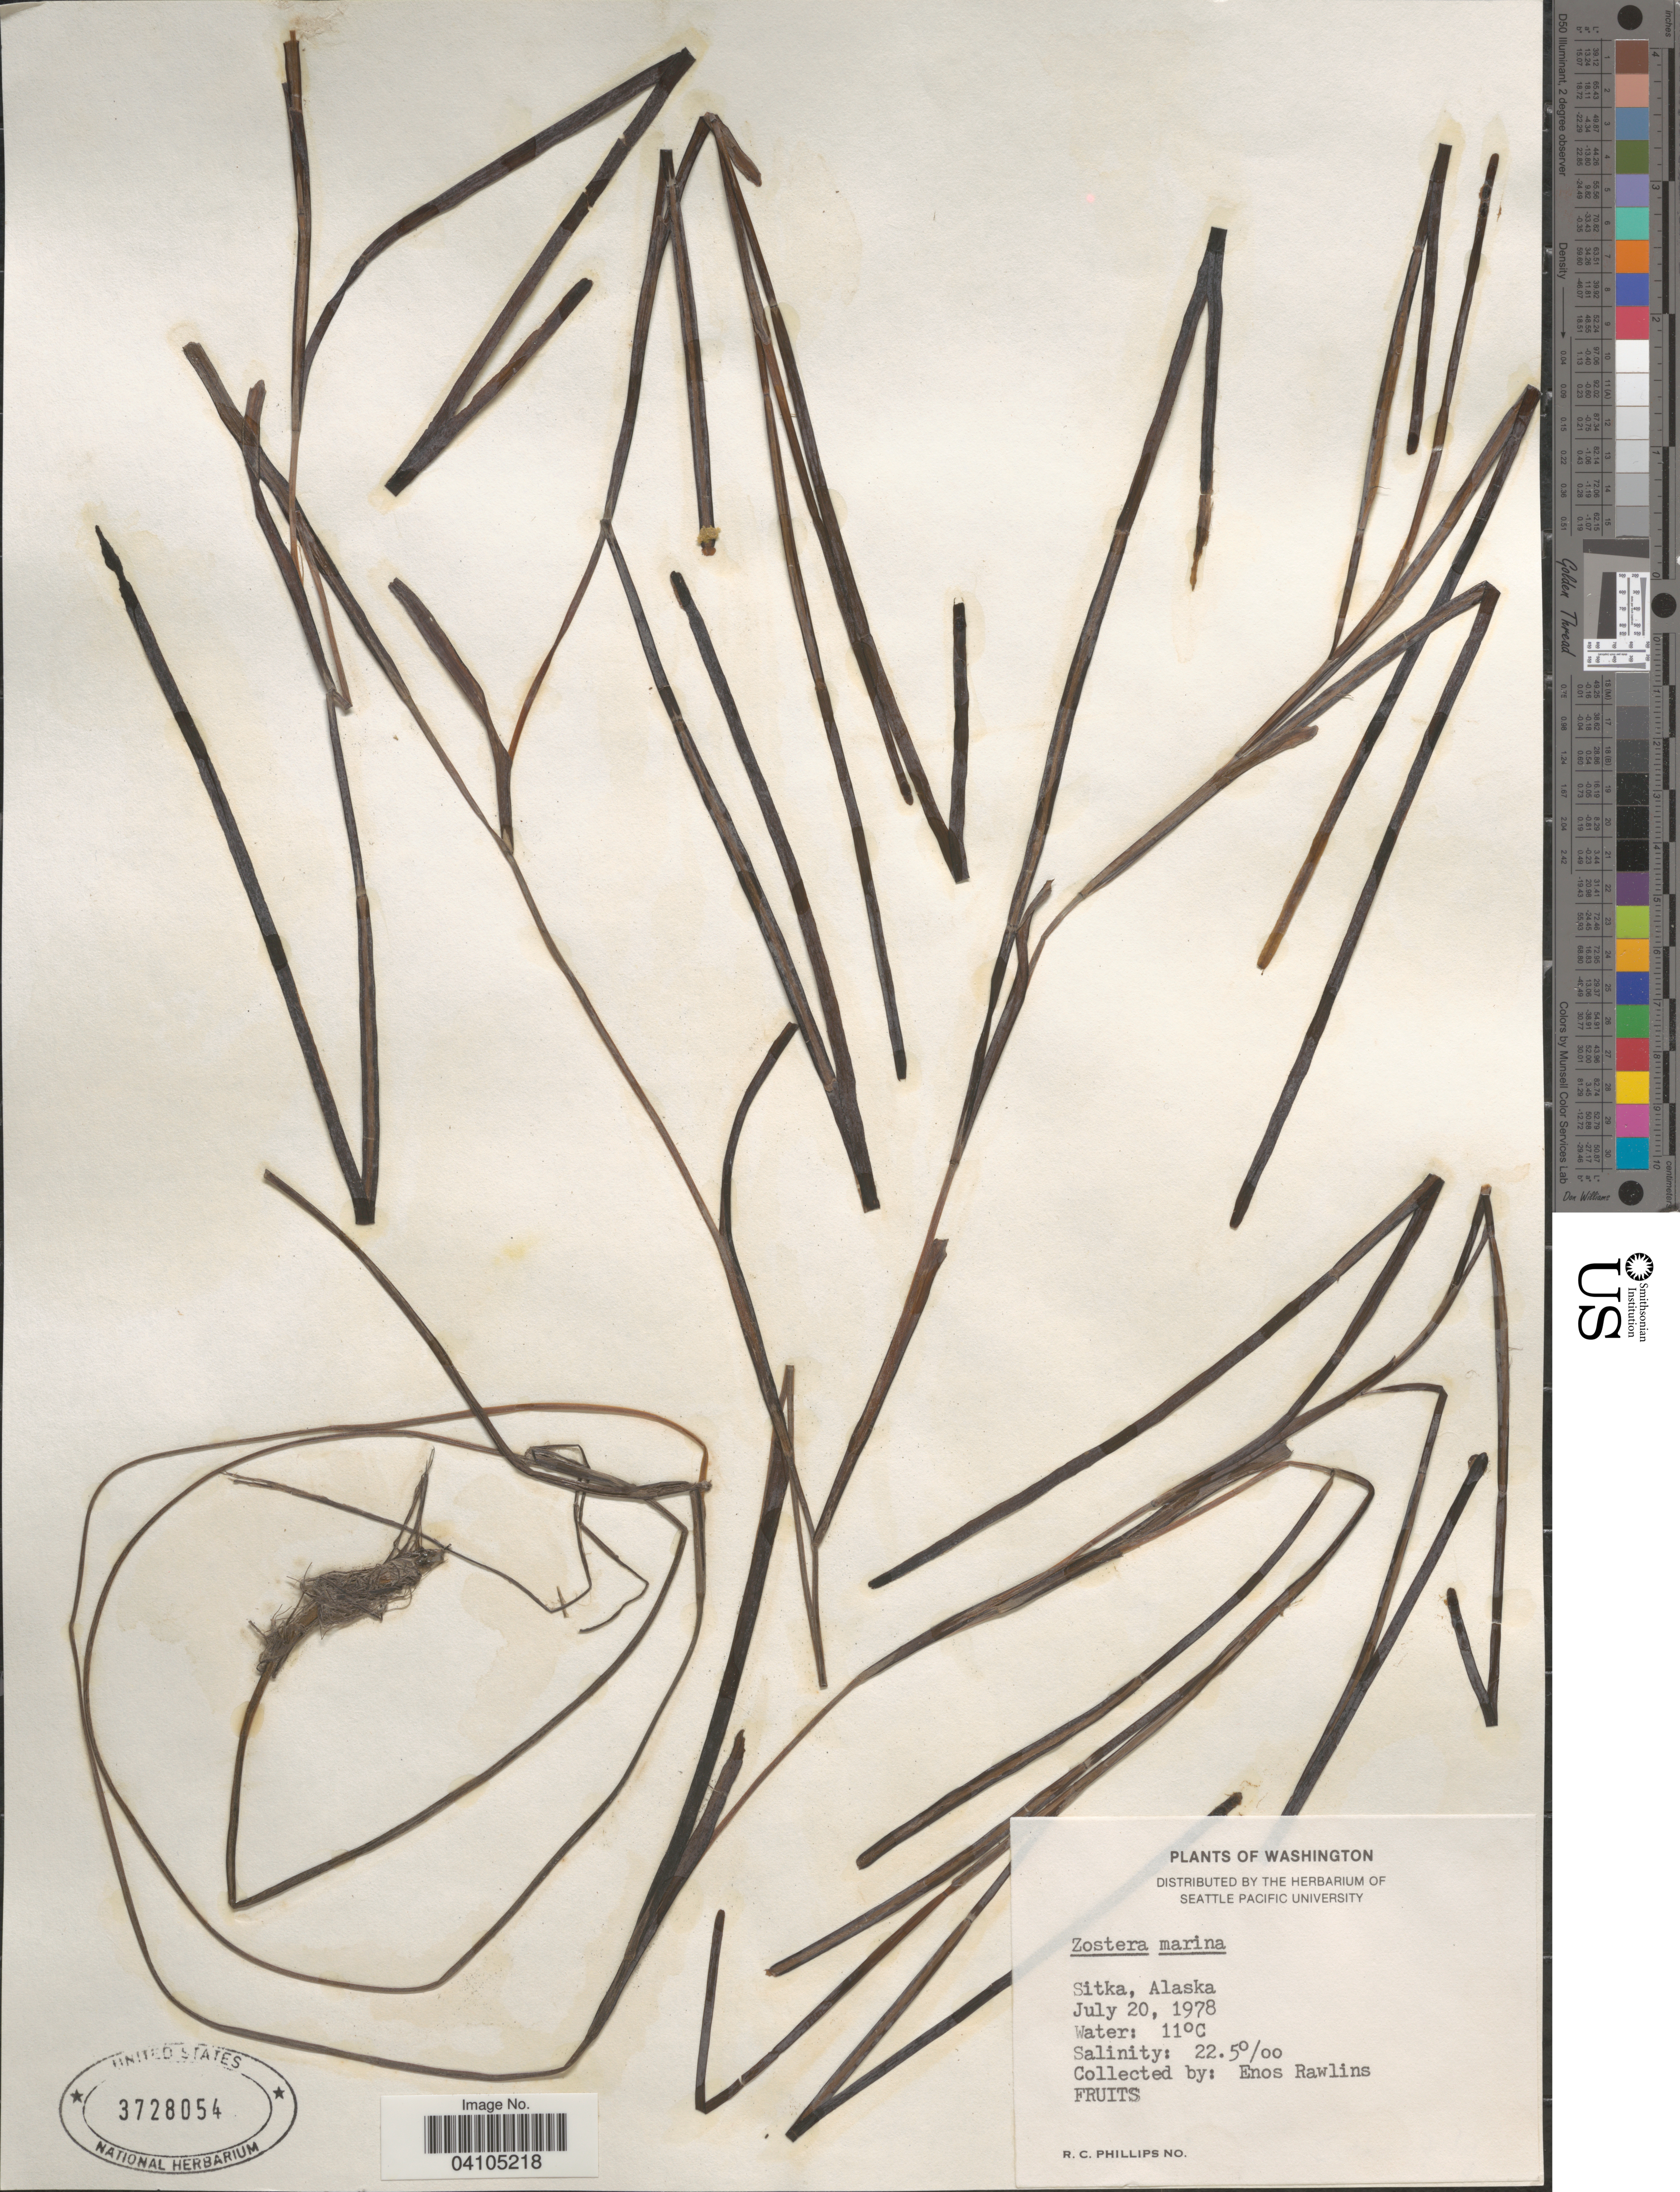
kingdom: Plantae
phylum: Tracheophyta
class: Liliopsida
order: Alismatales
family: Zosteraceae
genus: Zostera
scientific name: Zostera marina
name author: L.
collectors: E. Rawlins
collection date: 1978-07-20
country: United States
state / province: Alaska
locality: Sitka.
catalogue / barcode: US 3728054